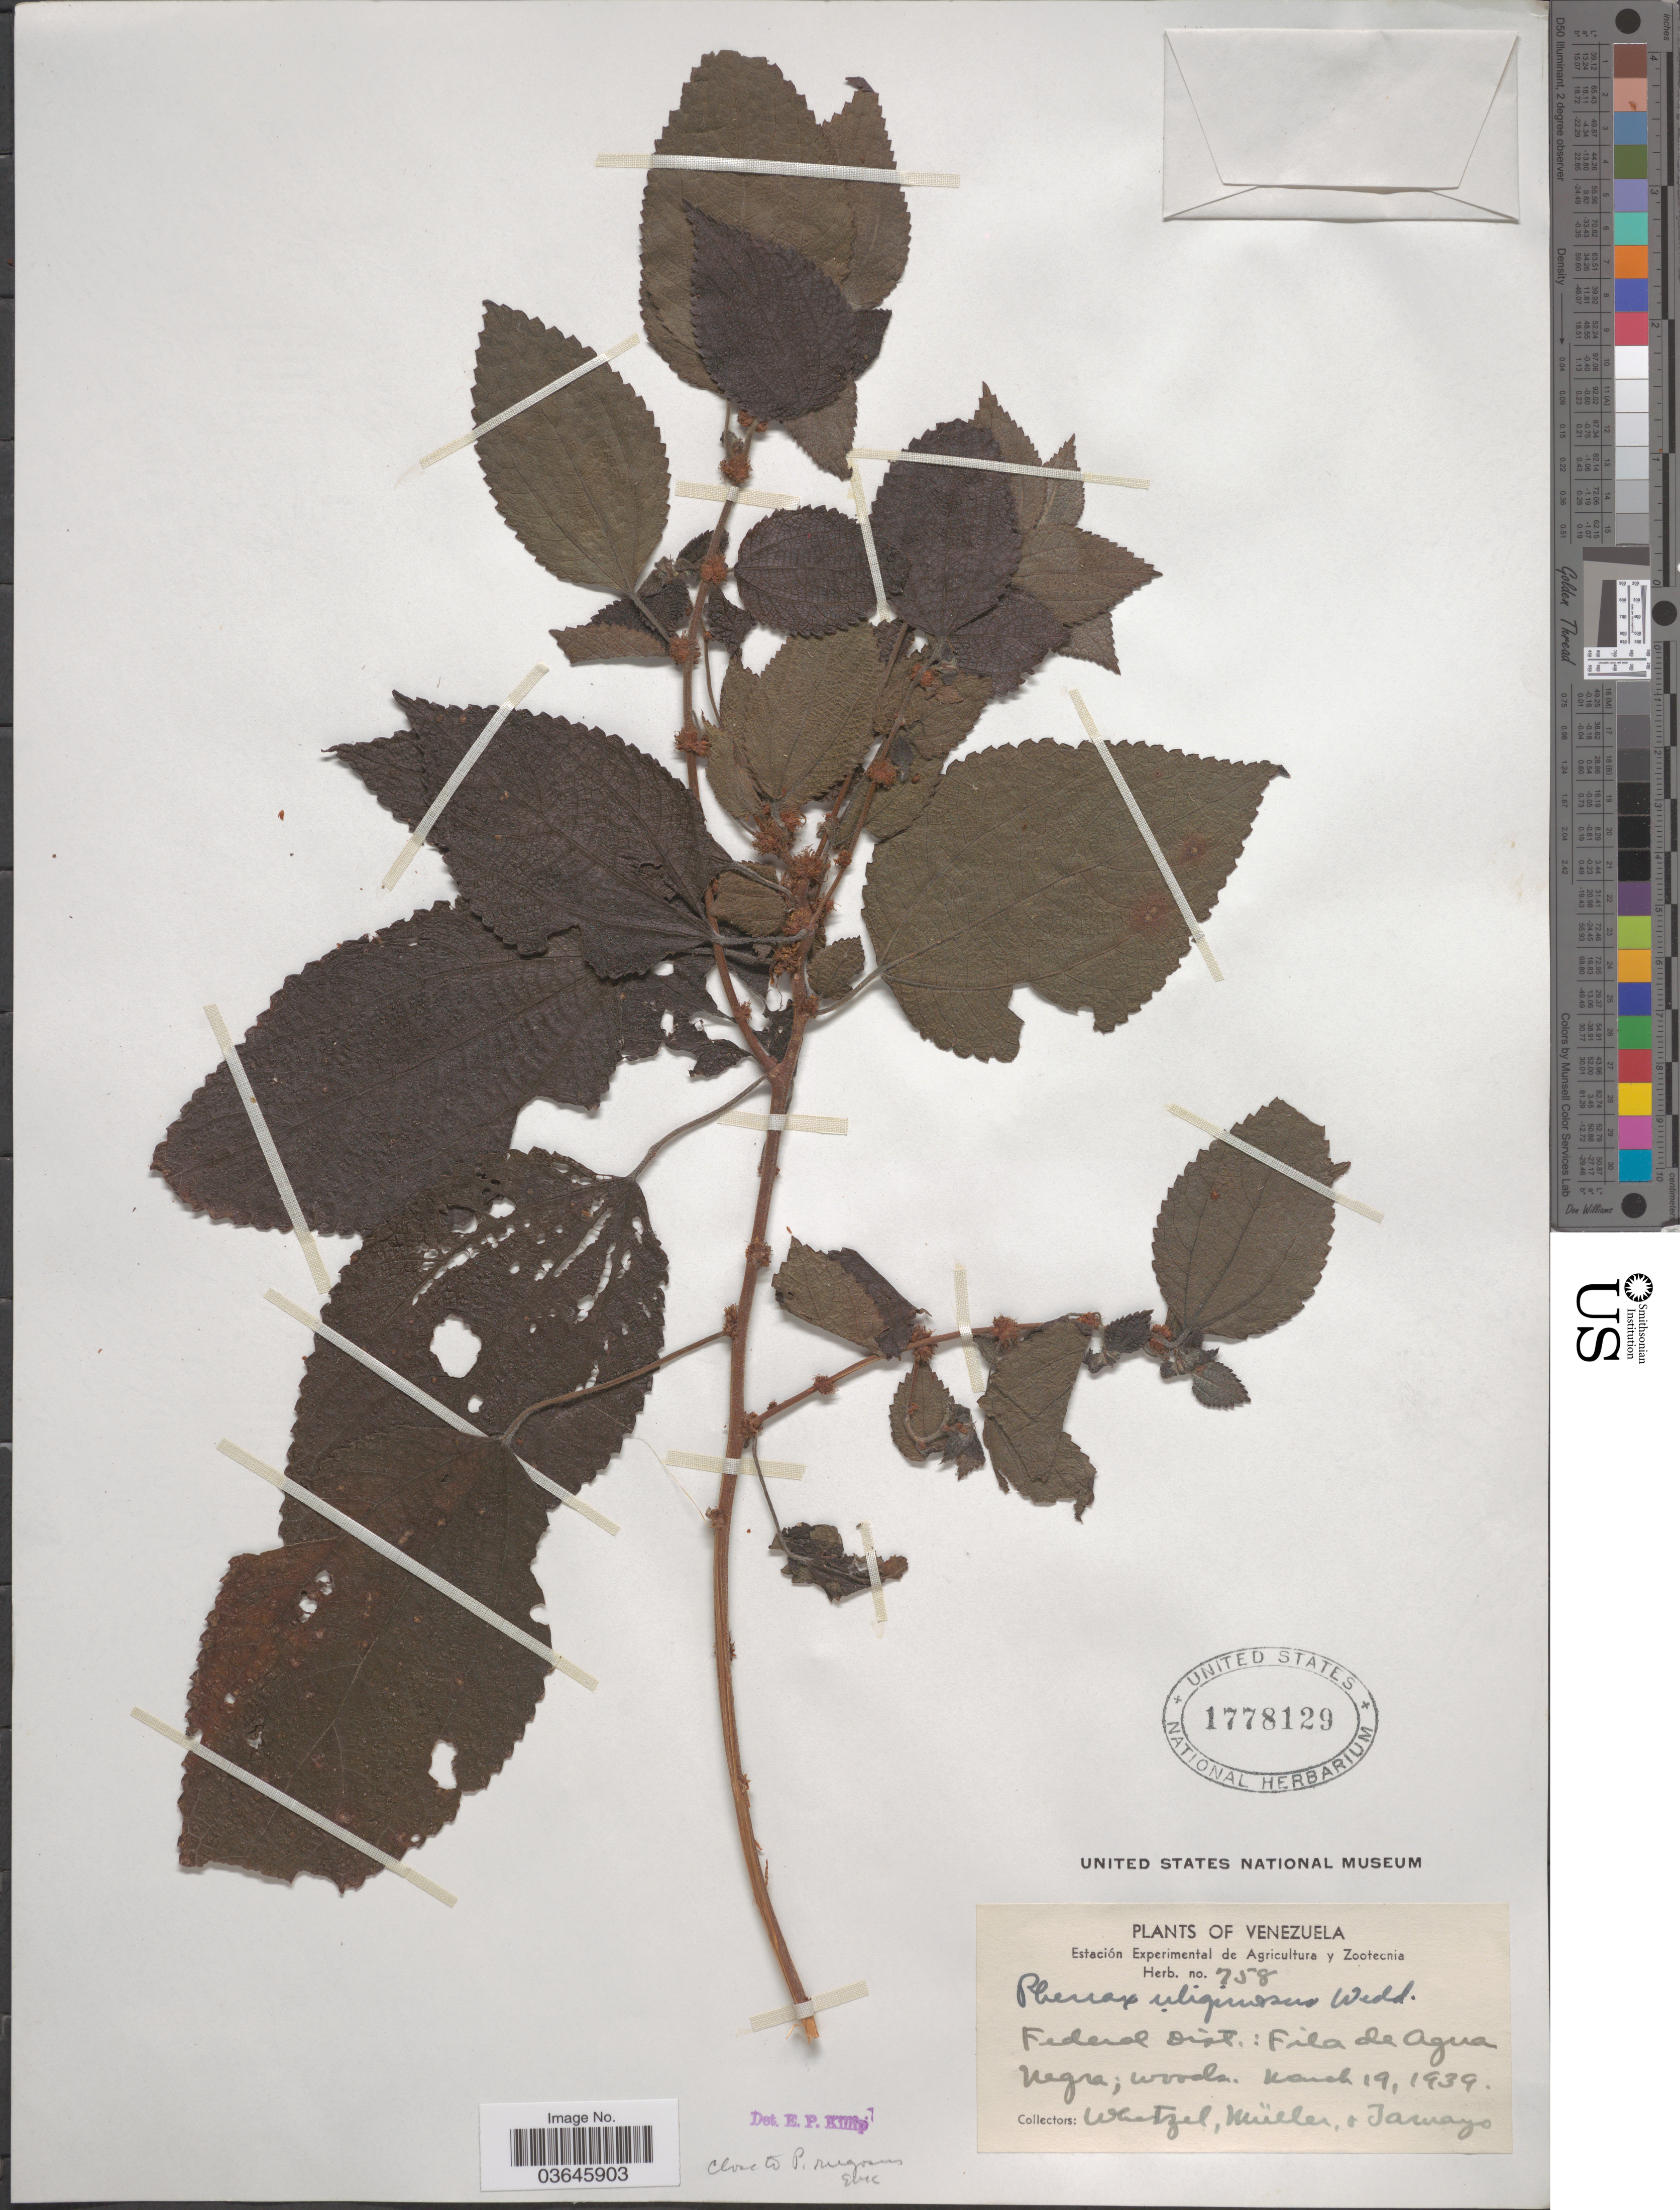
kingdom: Plantae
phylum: Tracheophyta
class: Magnoliopsida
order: Rosales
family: Urticaceae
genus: Phenax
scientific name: Phenax uliginosus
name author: Wedd.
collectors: Whetzel, -- Müller & -. Tamayo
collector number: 758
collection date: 1939-03-19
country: Venezuela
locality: Federal Dist.: Fila de Agua Negra.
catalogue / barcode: US 1778129